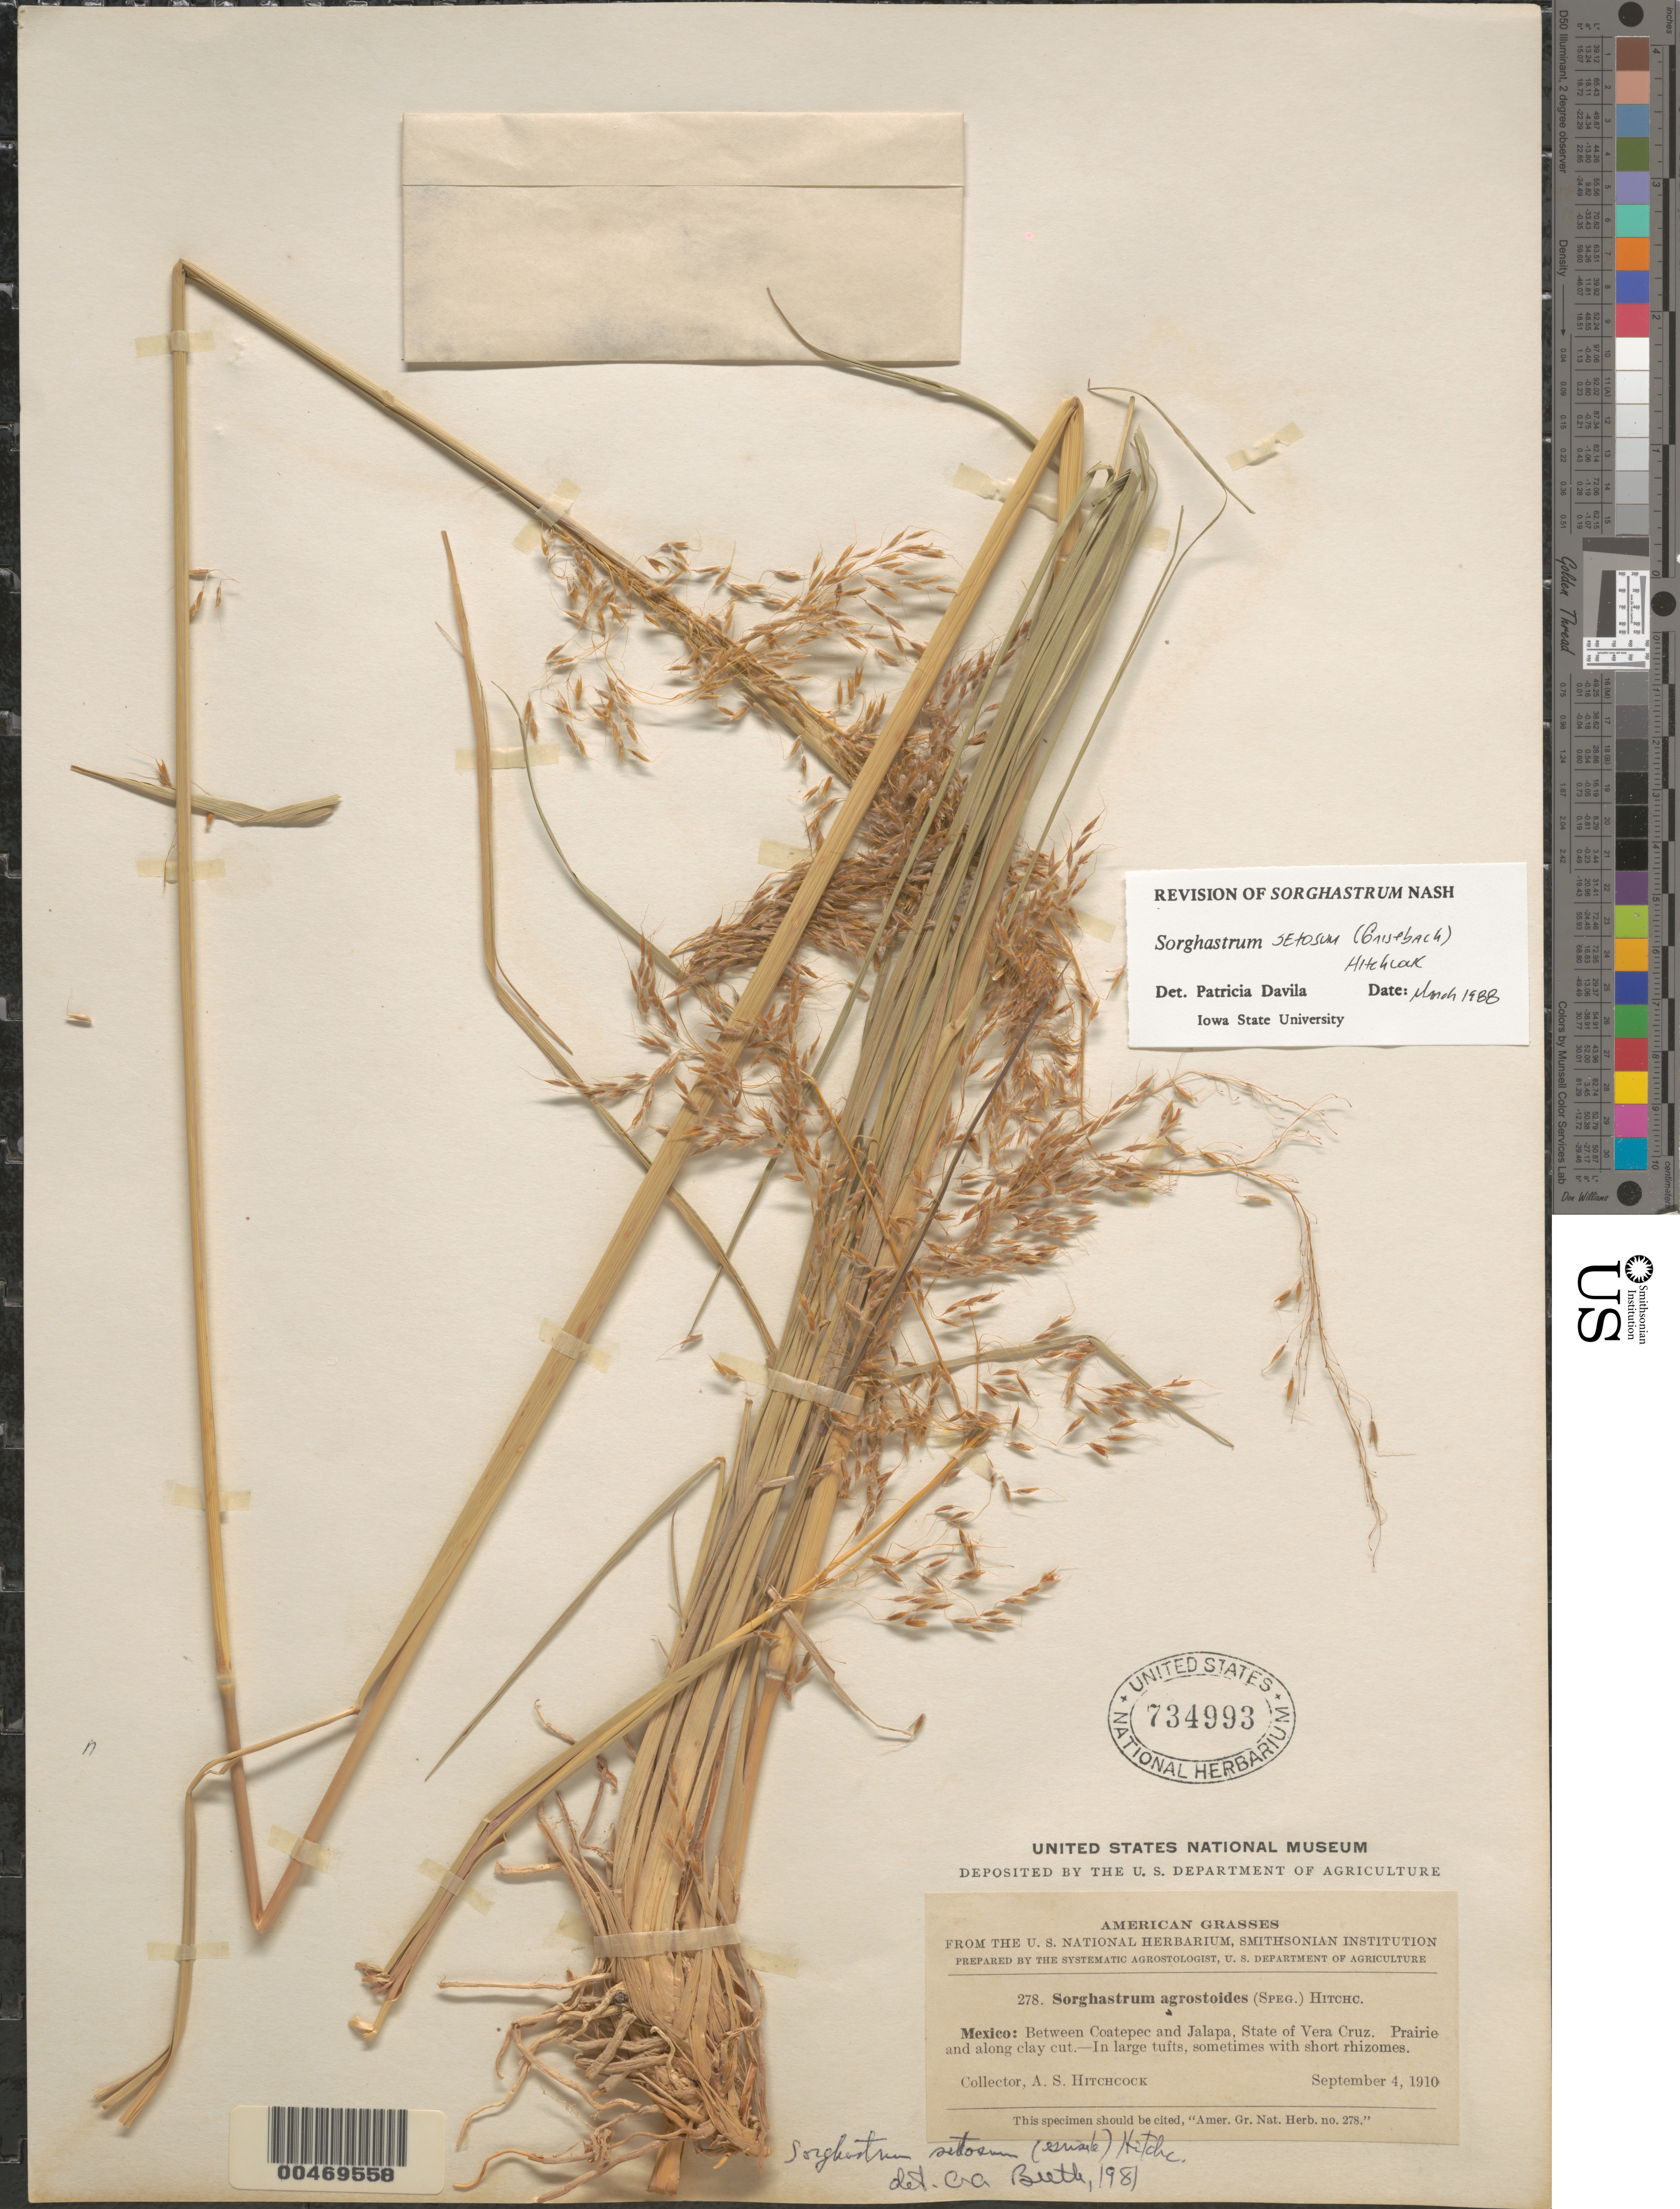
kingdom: Plantae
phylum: Tracheophyta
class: Liliopsida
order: Poales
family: Poaceae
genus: Sorghastrum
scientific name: Sorghastrum setosum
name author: (Griseb.) Hitchc.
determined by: Dávila, P. D.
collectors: A. S. Hitchcock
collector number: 278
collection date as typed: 4 Sep 1910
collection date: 1910-09-04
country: Mexico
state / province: Veracruz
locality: Between Coatepec & Jalapa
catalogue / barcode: US 734993